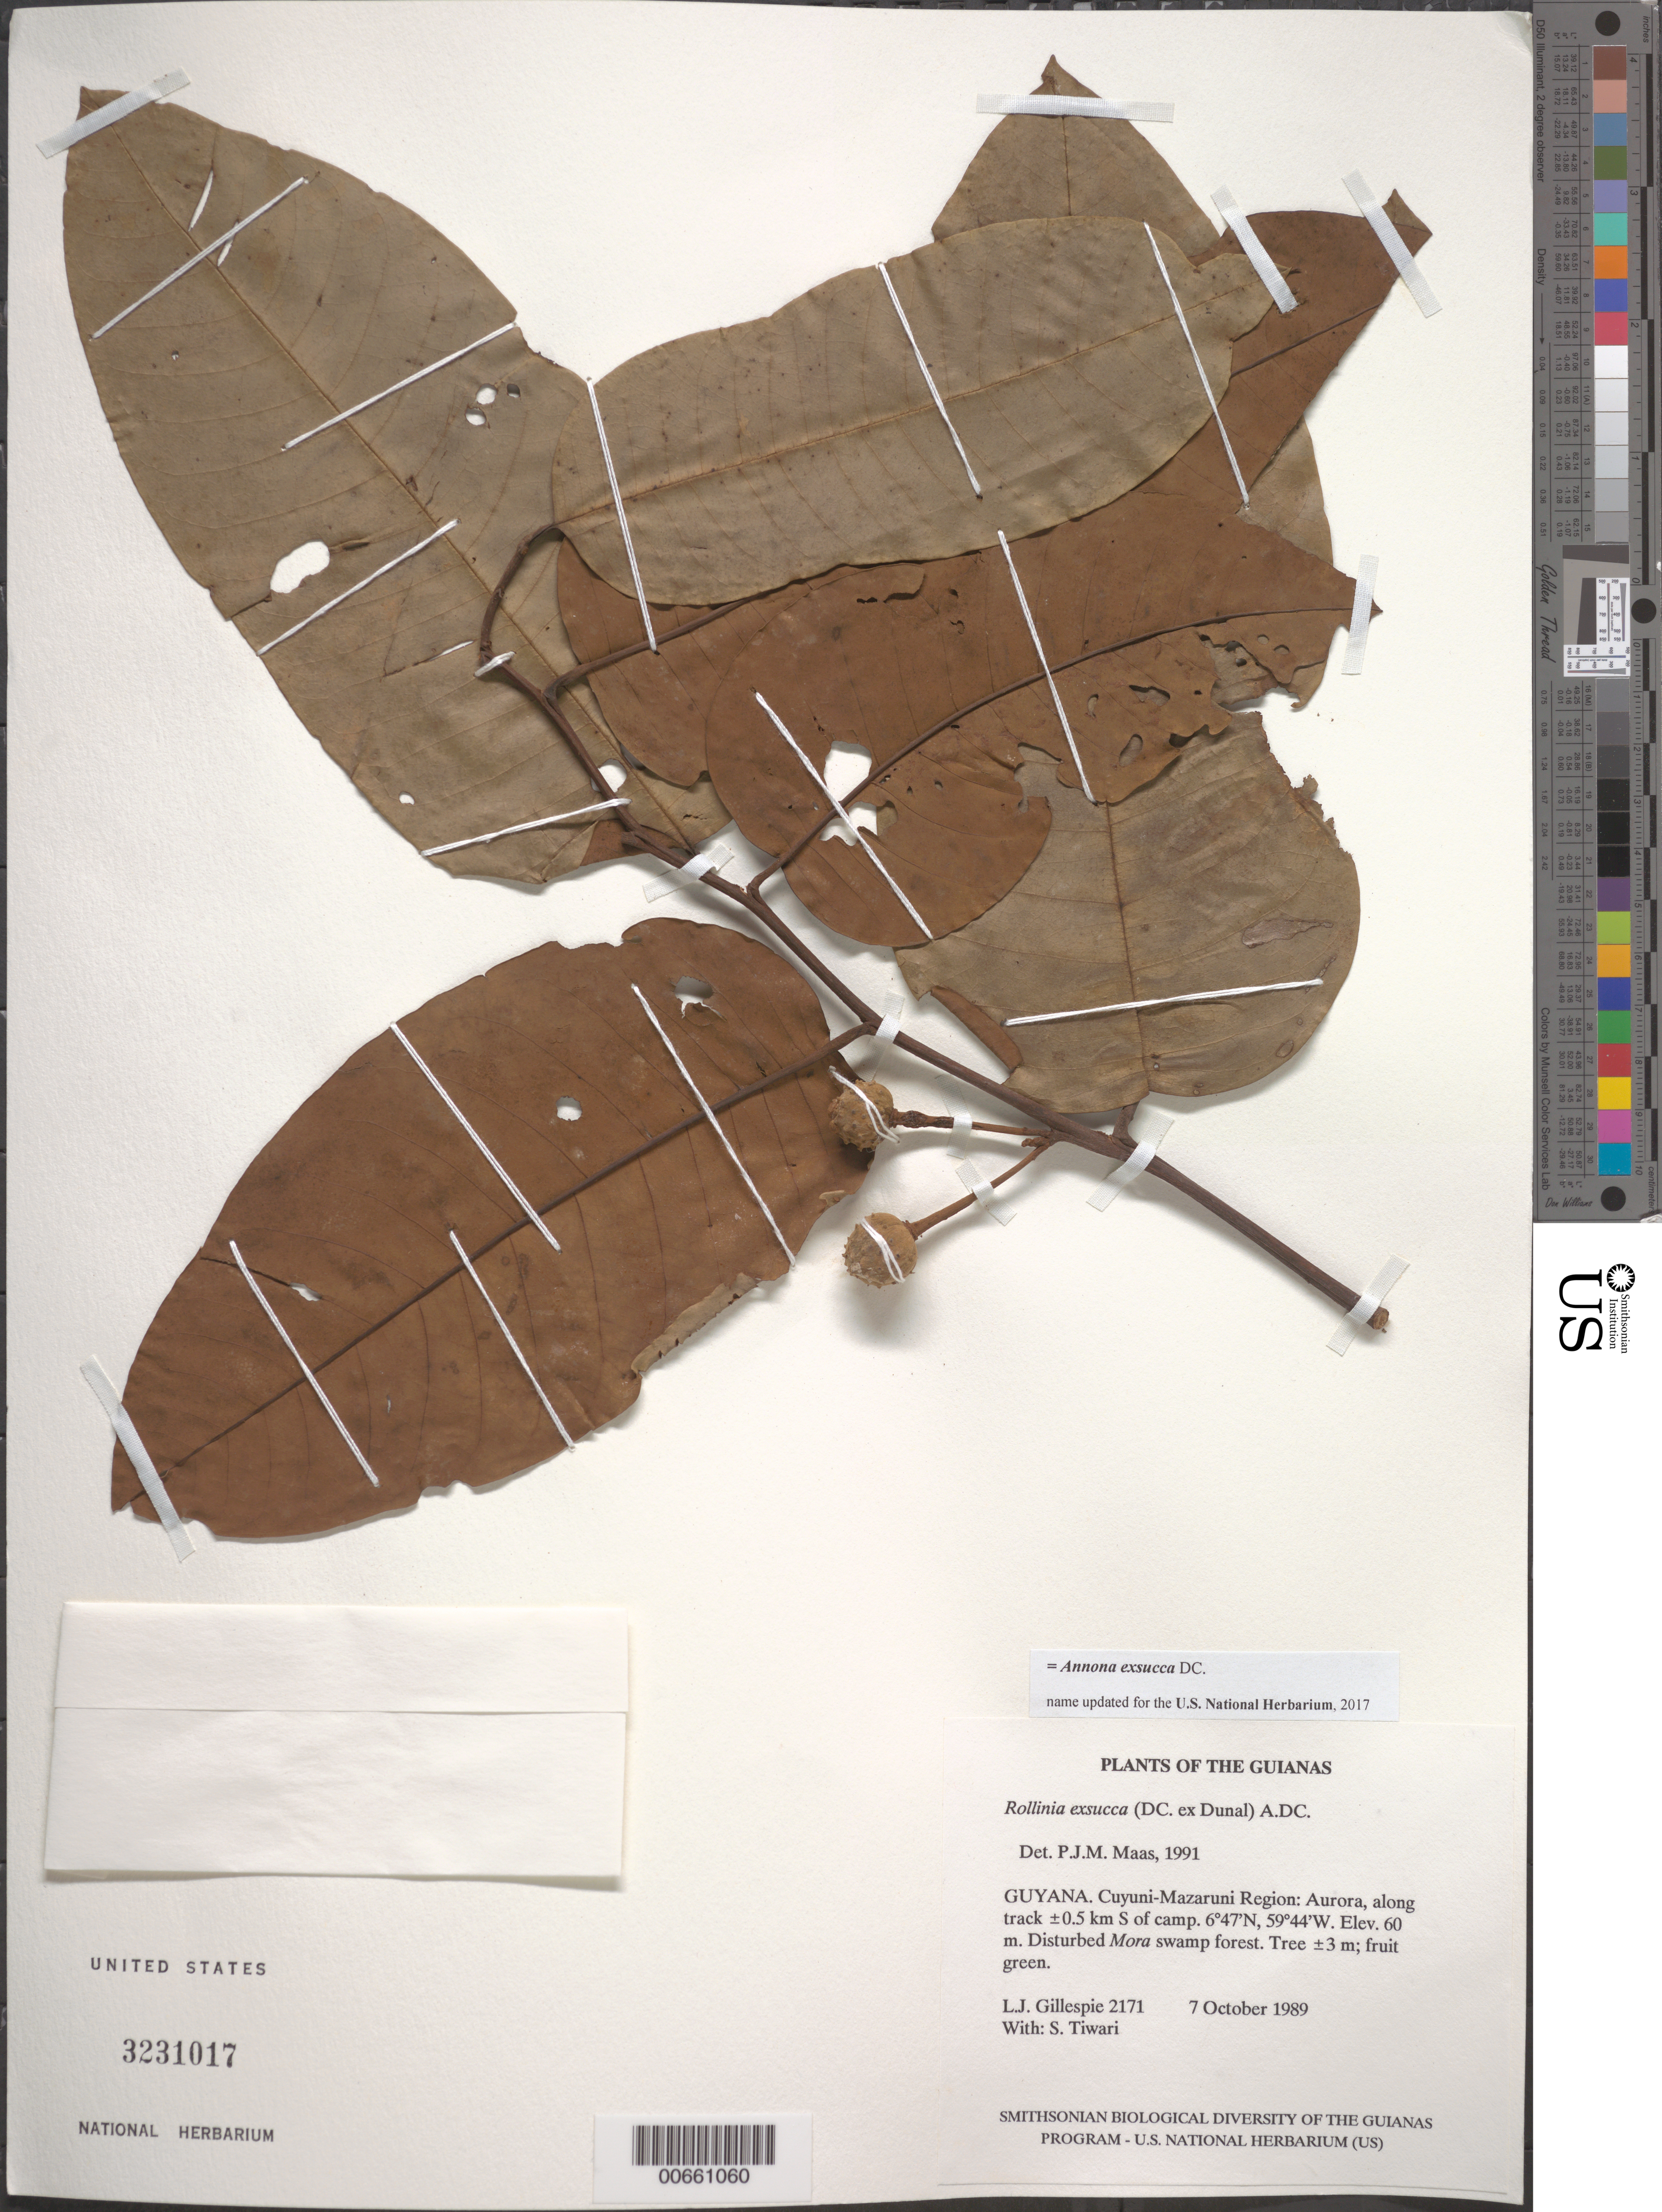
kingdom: Plantae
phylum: Tracheophyta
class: Magnoliopsida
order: Magnoliales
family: Annonaceae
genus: Annona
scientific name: Annona exsucca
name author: DC. ex Dunal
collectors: L. J. Gillespie & S. Tiwari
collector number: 2171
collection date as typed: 7 October 1989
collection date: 1989-10-07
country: Guyana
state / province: Cuyuni-Mazaruni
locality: Aurora, along track ±0.5 km S of camp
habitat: Disturbed Mora swamp forest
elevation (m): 60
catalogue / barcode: US 3231017